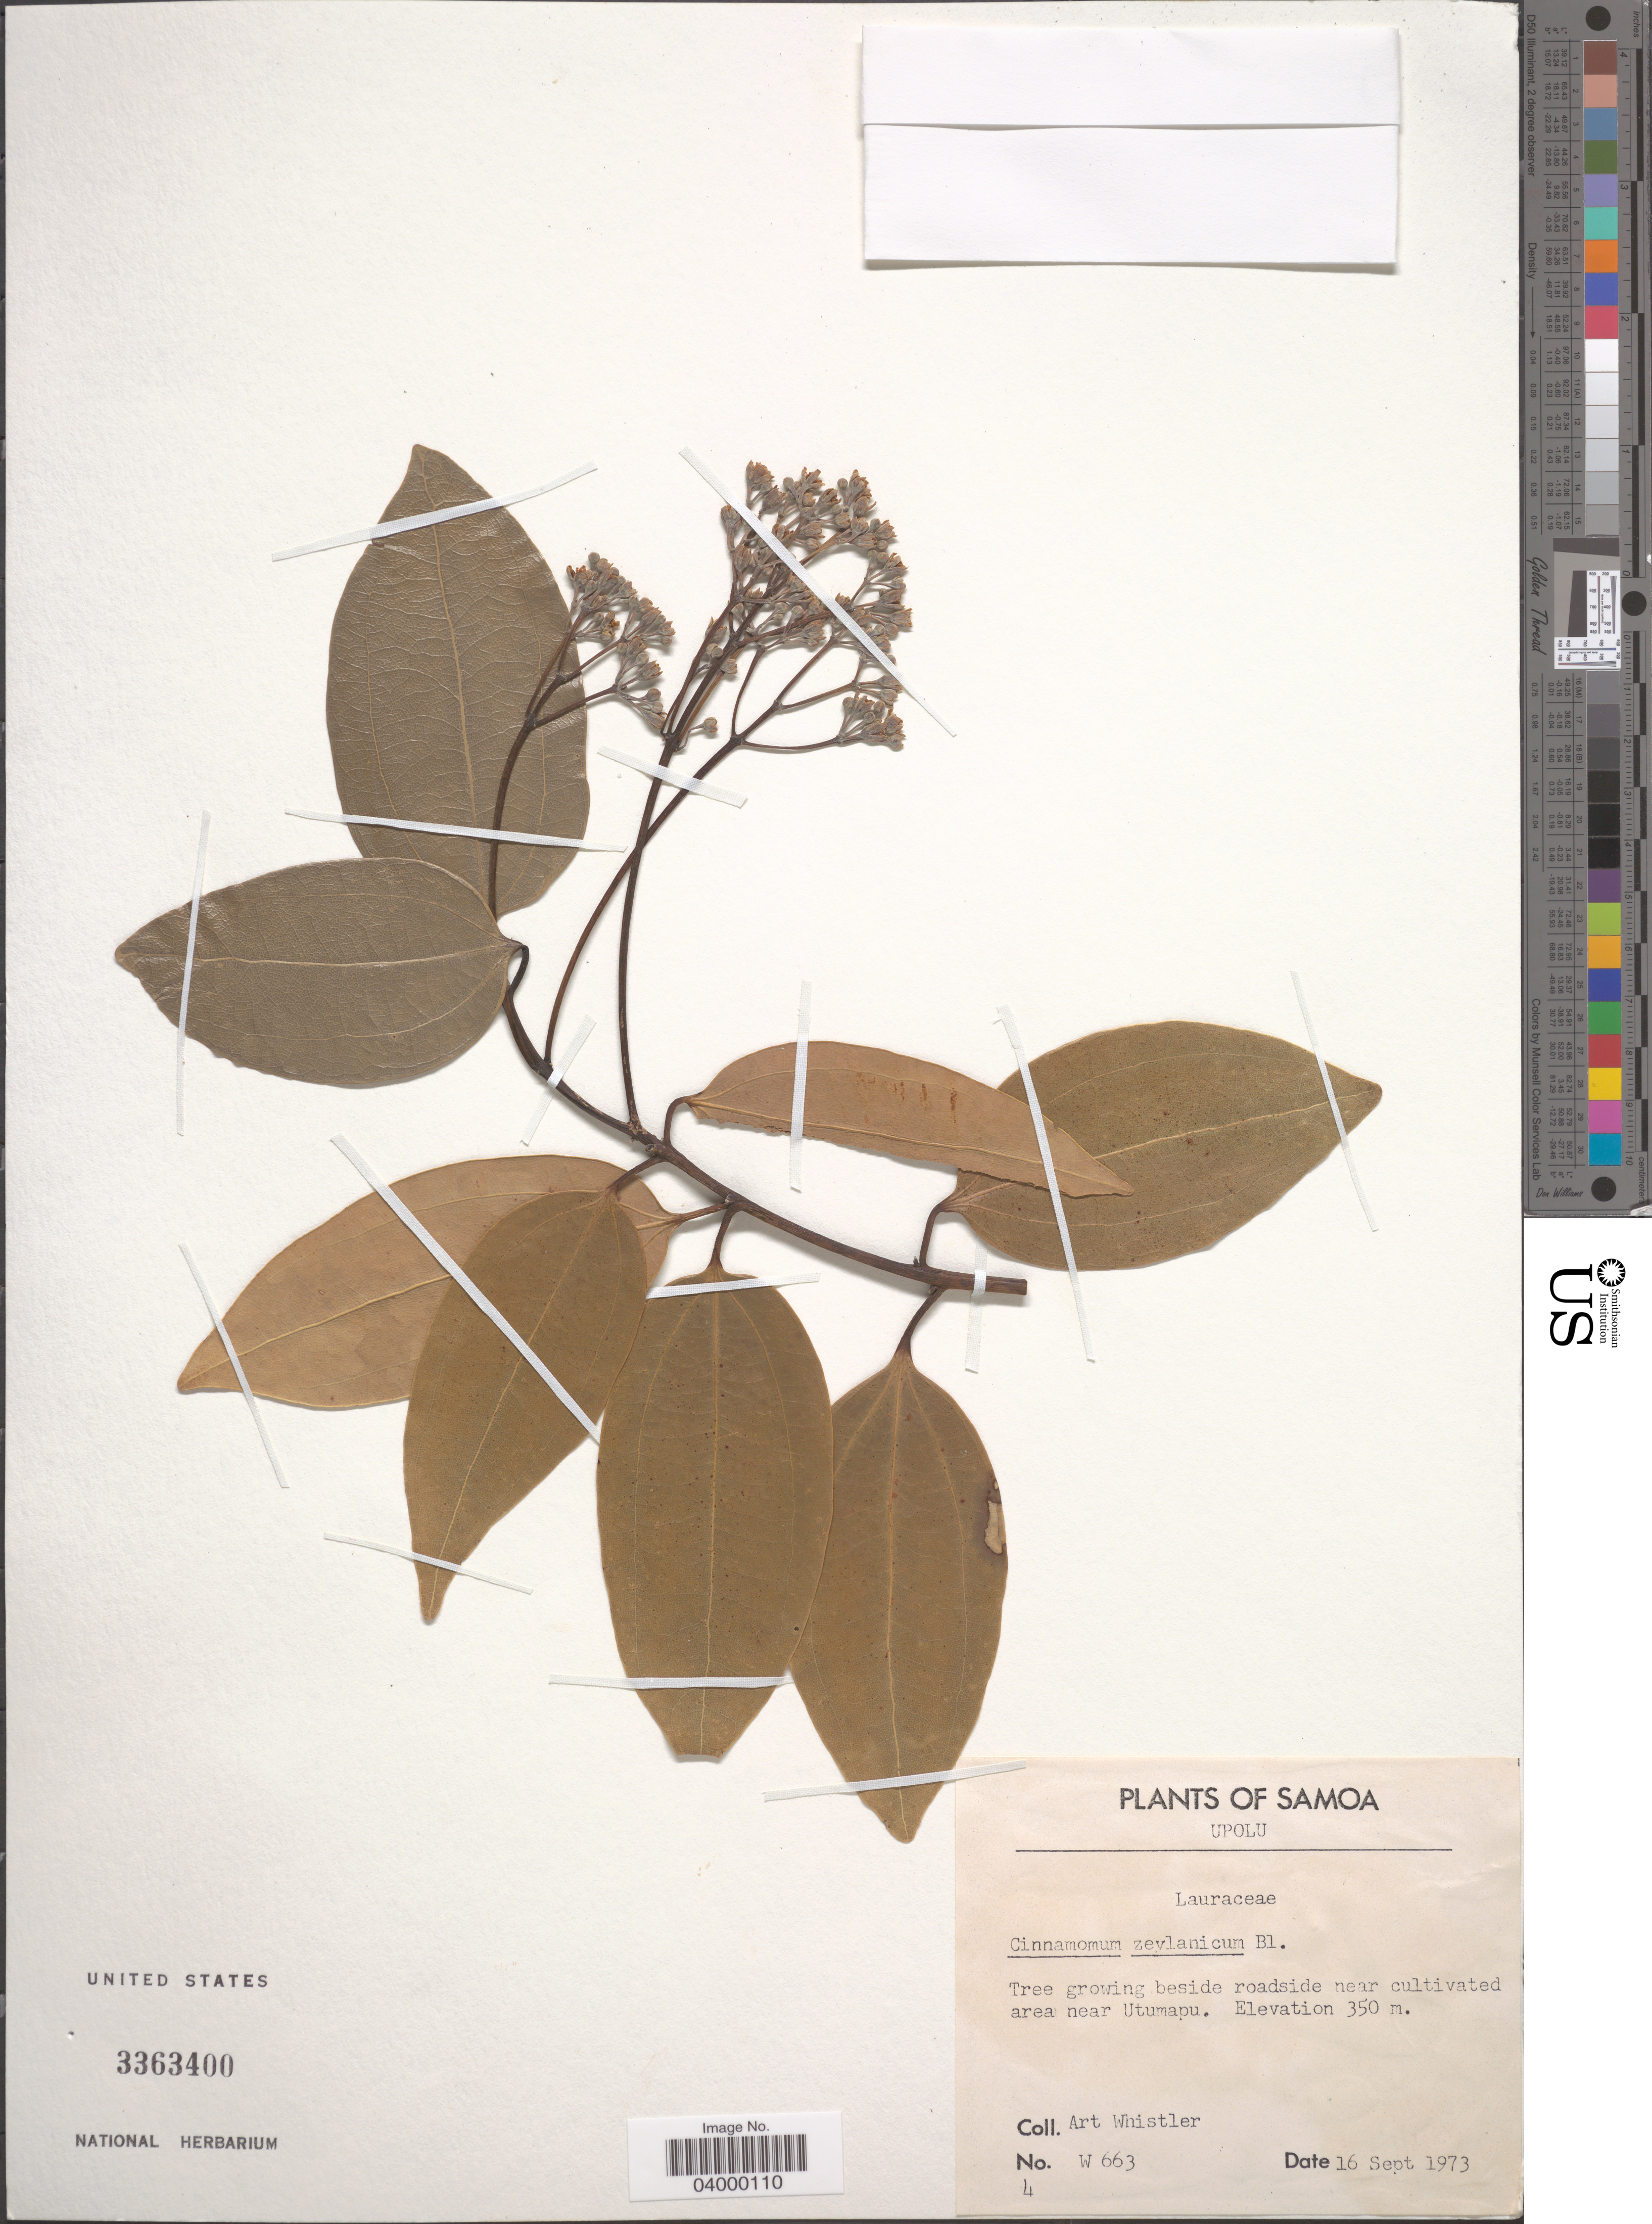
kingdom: Plantae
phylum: Tracheophyta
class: Magnoliopsida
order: Laurales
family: Lauraceae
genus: Cinnamomum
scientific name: Cinnamomum verum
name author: J. Presl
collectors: A. Whistler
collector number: W 663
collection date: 1973-09-16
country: Samoa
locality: Samoa. Upolu. Roadside near cultivated area near Utumapu.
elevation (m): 350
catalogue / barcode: US 3363400